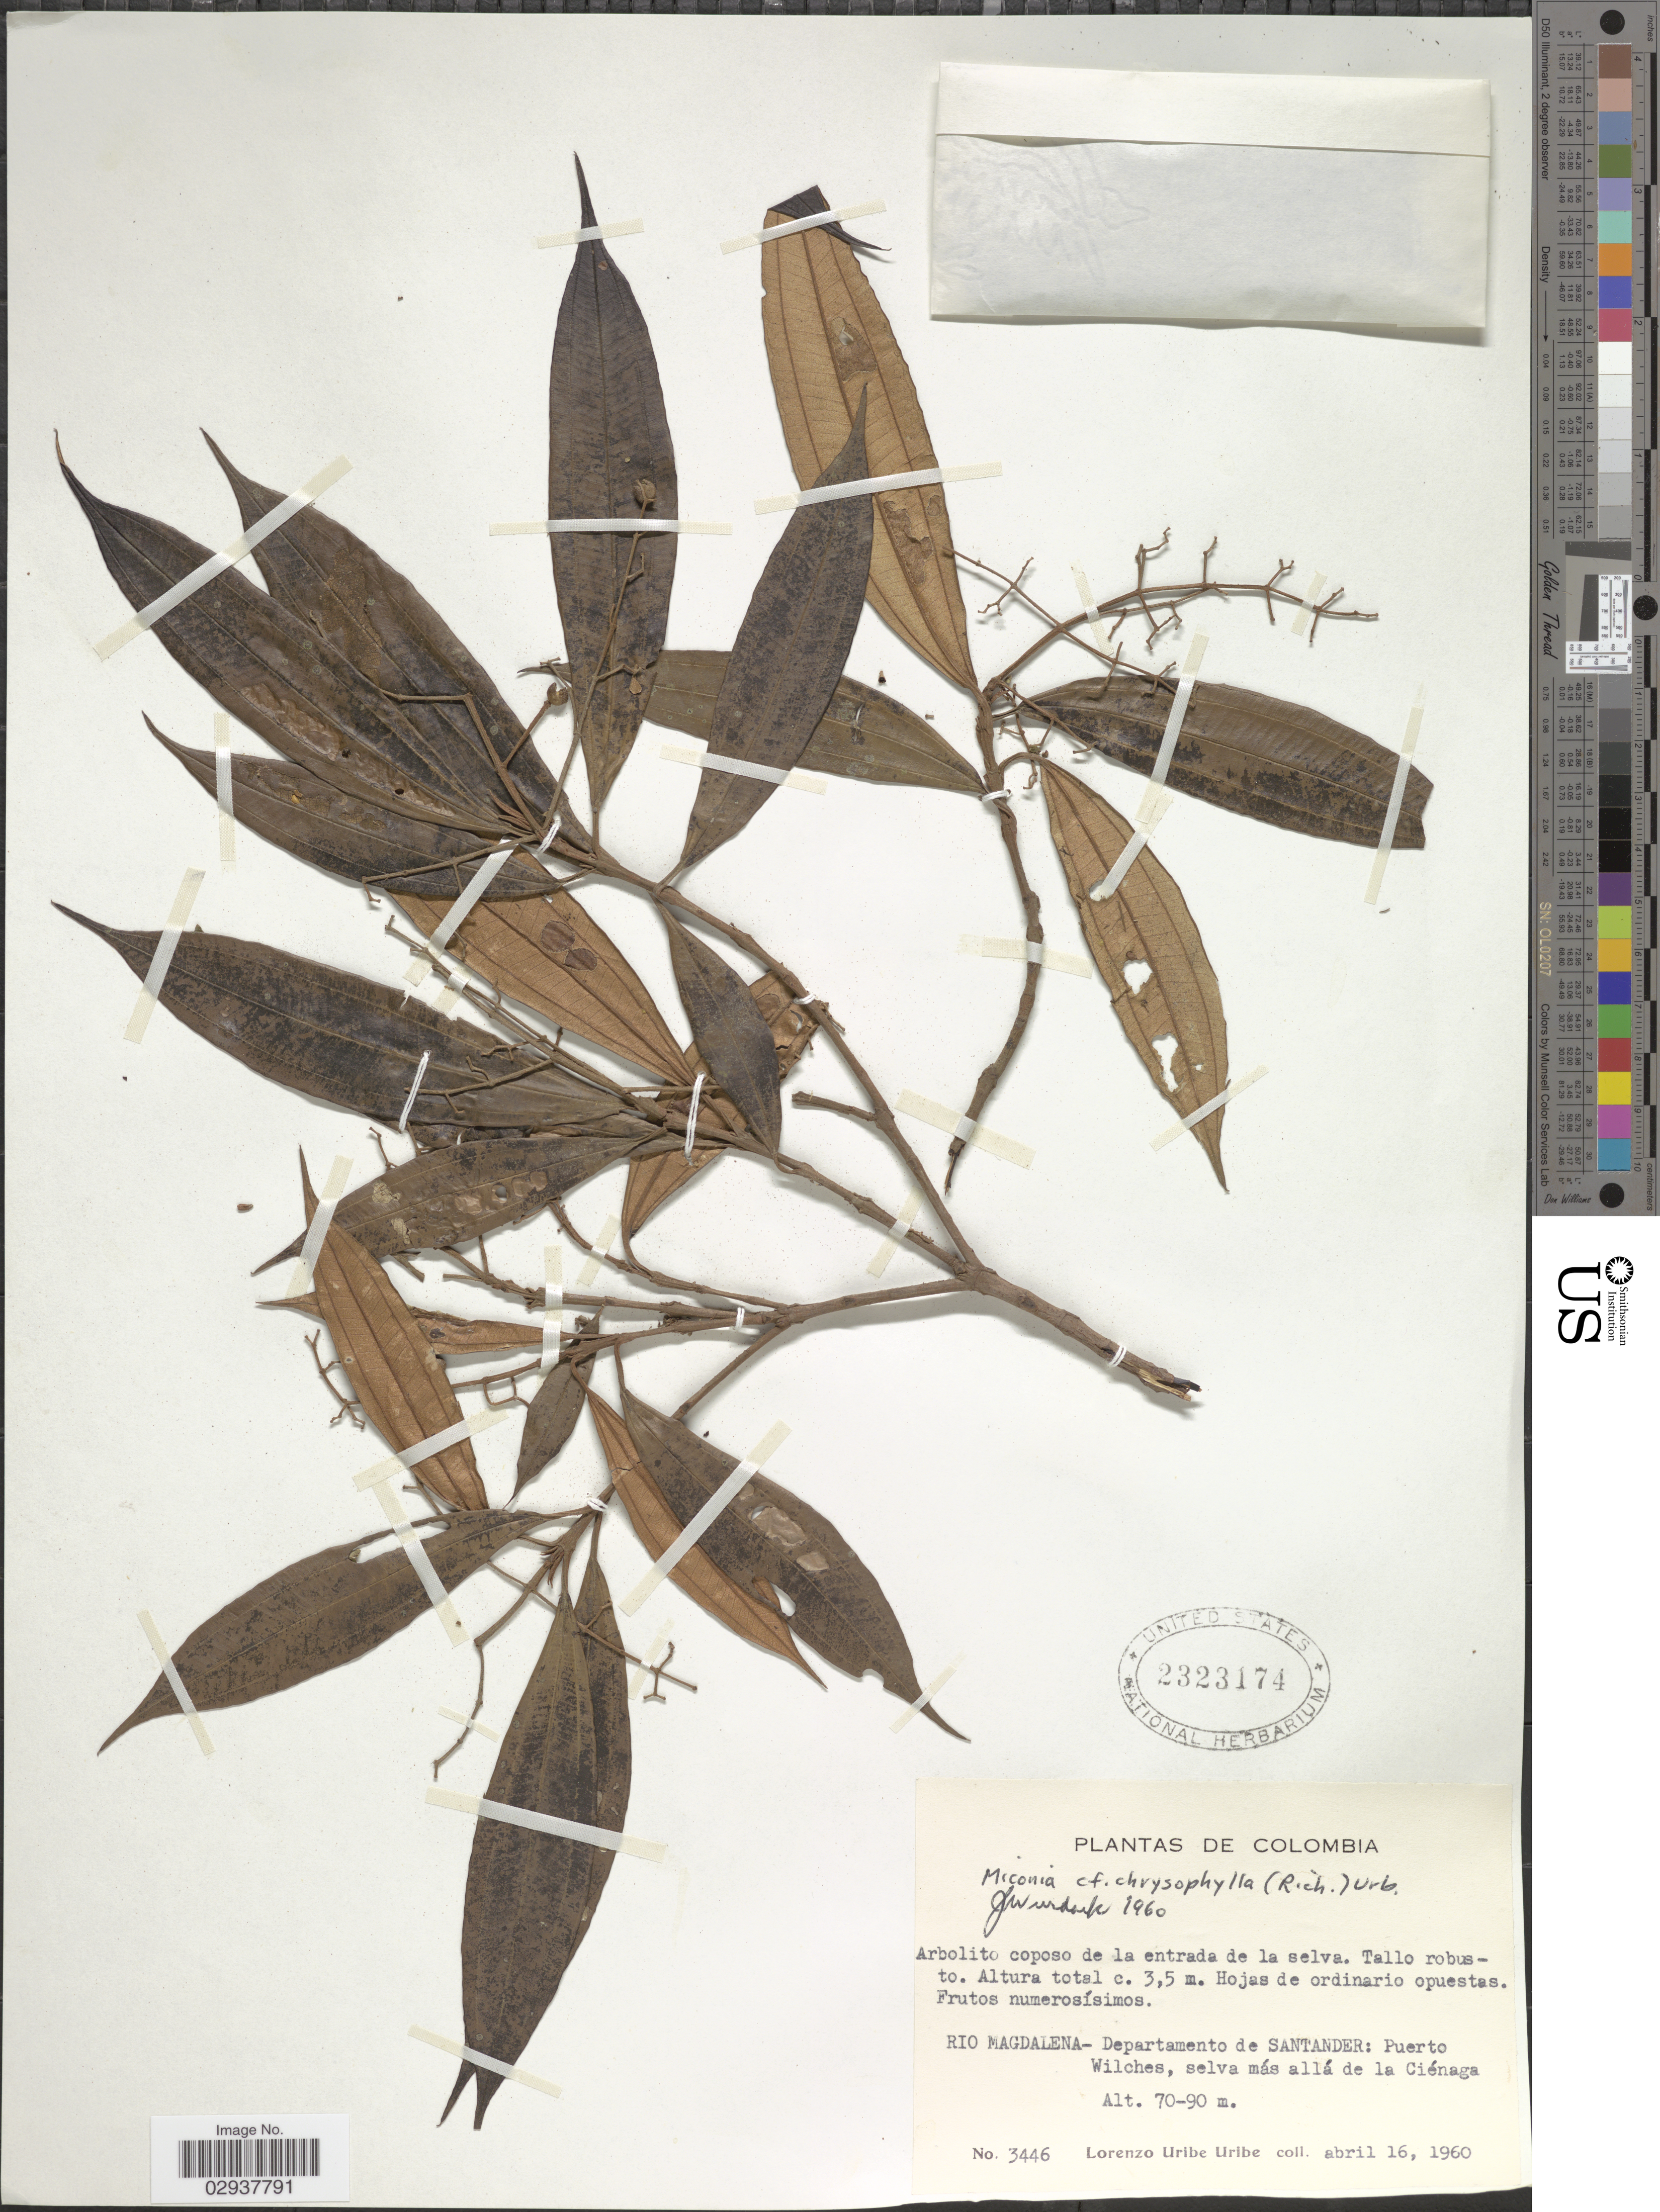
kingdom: Plantae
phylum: Tracheophyta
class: Magnoliopsida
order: Myrtales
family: Melastomataceae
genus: Miconia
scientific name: Miconia chrysophylla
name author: (Rich.) Urb.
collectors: L. Uribe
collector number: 3446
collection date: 1960-04-16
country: Colombia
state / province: Santander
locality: Rio Magdalena - Departamento de Santander: Puerto Wilches, selva más allá de la Ciénaga.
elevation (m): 70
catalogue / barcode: US 2323174